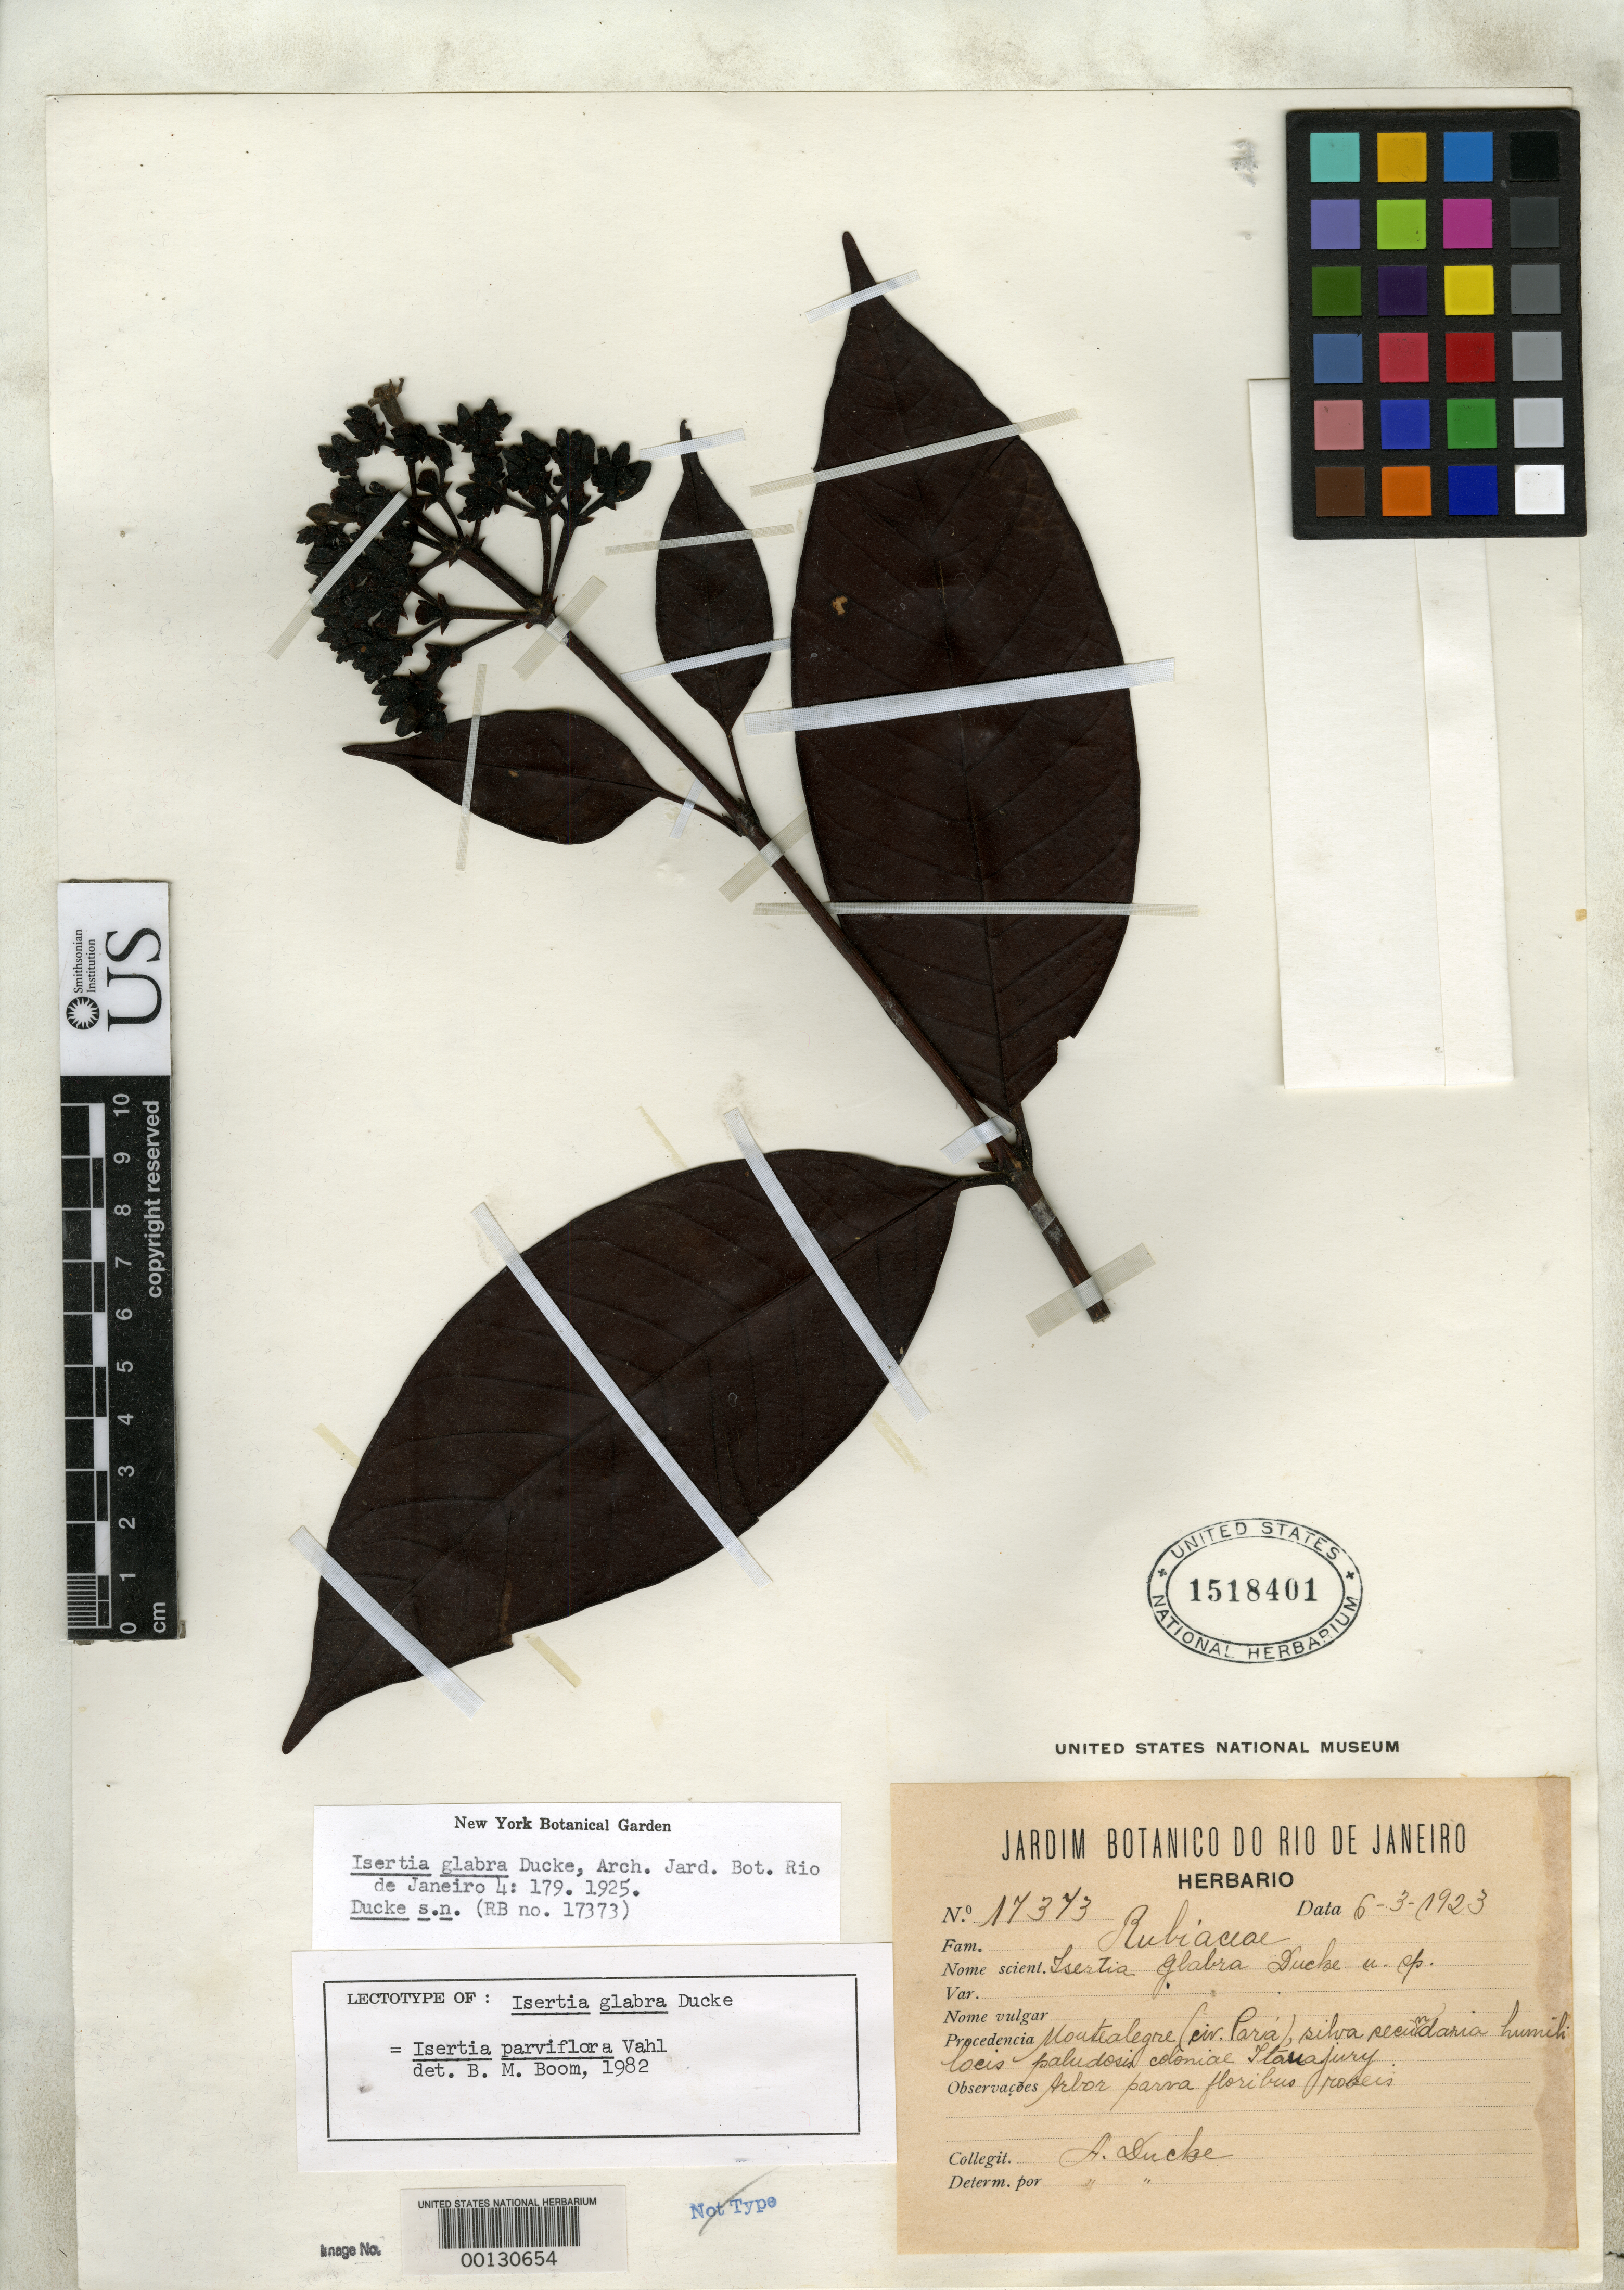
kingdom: Plantae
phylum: Tracheophyta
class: Magnoliopsida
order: Gentianales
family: Rubiaceae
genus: Isertia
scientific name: Isertia glabra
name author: Ducke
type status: Lectotype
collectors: A. Ducke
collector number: Herb. 17373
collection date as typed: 06 Mar 1923 or 03 Jun 1923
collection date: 1923-03-06 or 1923-06-03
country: Brazil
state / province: Pará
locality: Montealegre.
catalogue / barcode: US 1518401